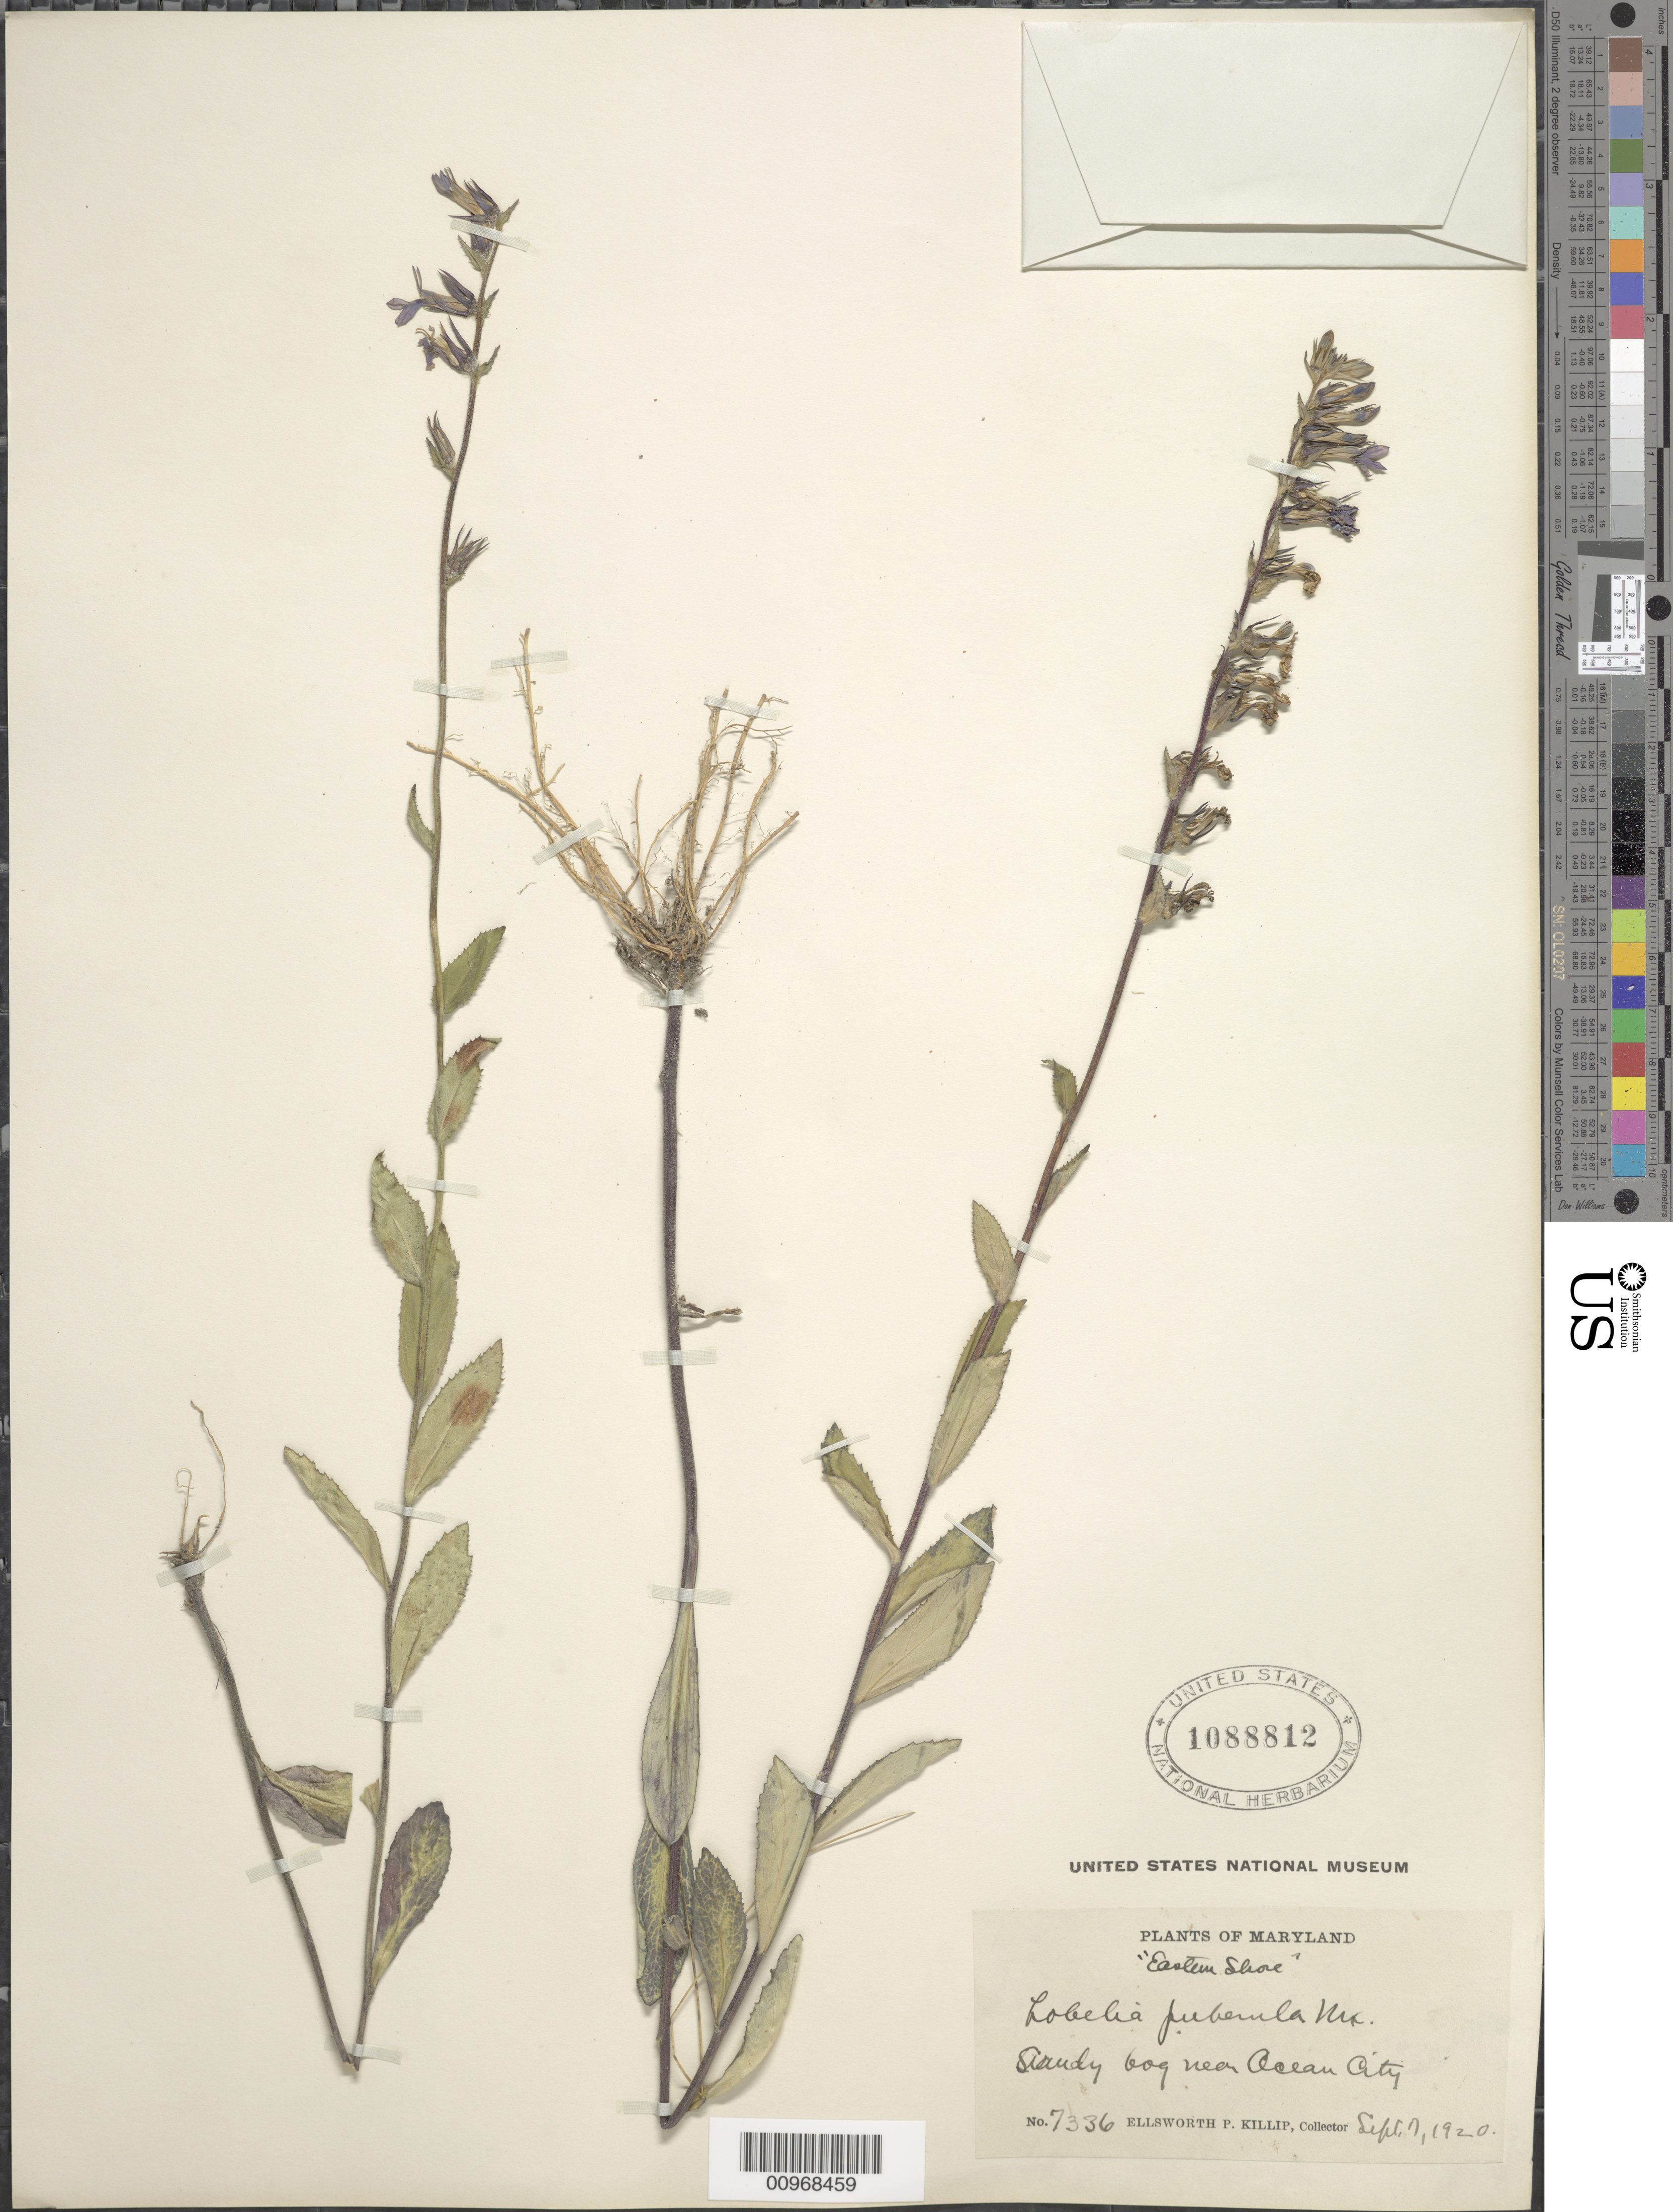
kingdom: Plantae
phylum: Tracheophyta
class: Magnoliopsida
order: Asterales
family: Campanulaceae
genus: Lobelia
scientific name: Lobelia puberula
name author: Michx.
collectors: E. P. Killip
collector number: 7336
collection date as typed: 07 Sep 1920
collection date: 1920-09-07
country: United States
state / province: Maryland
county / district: Worcester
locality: Near Ocean City, "Eastern Shore"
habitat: sandy bog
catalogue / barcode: US 1088812